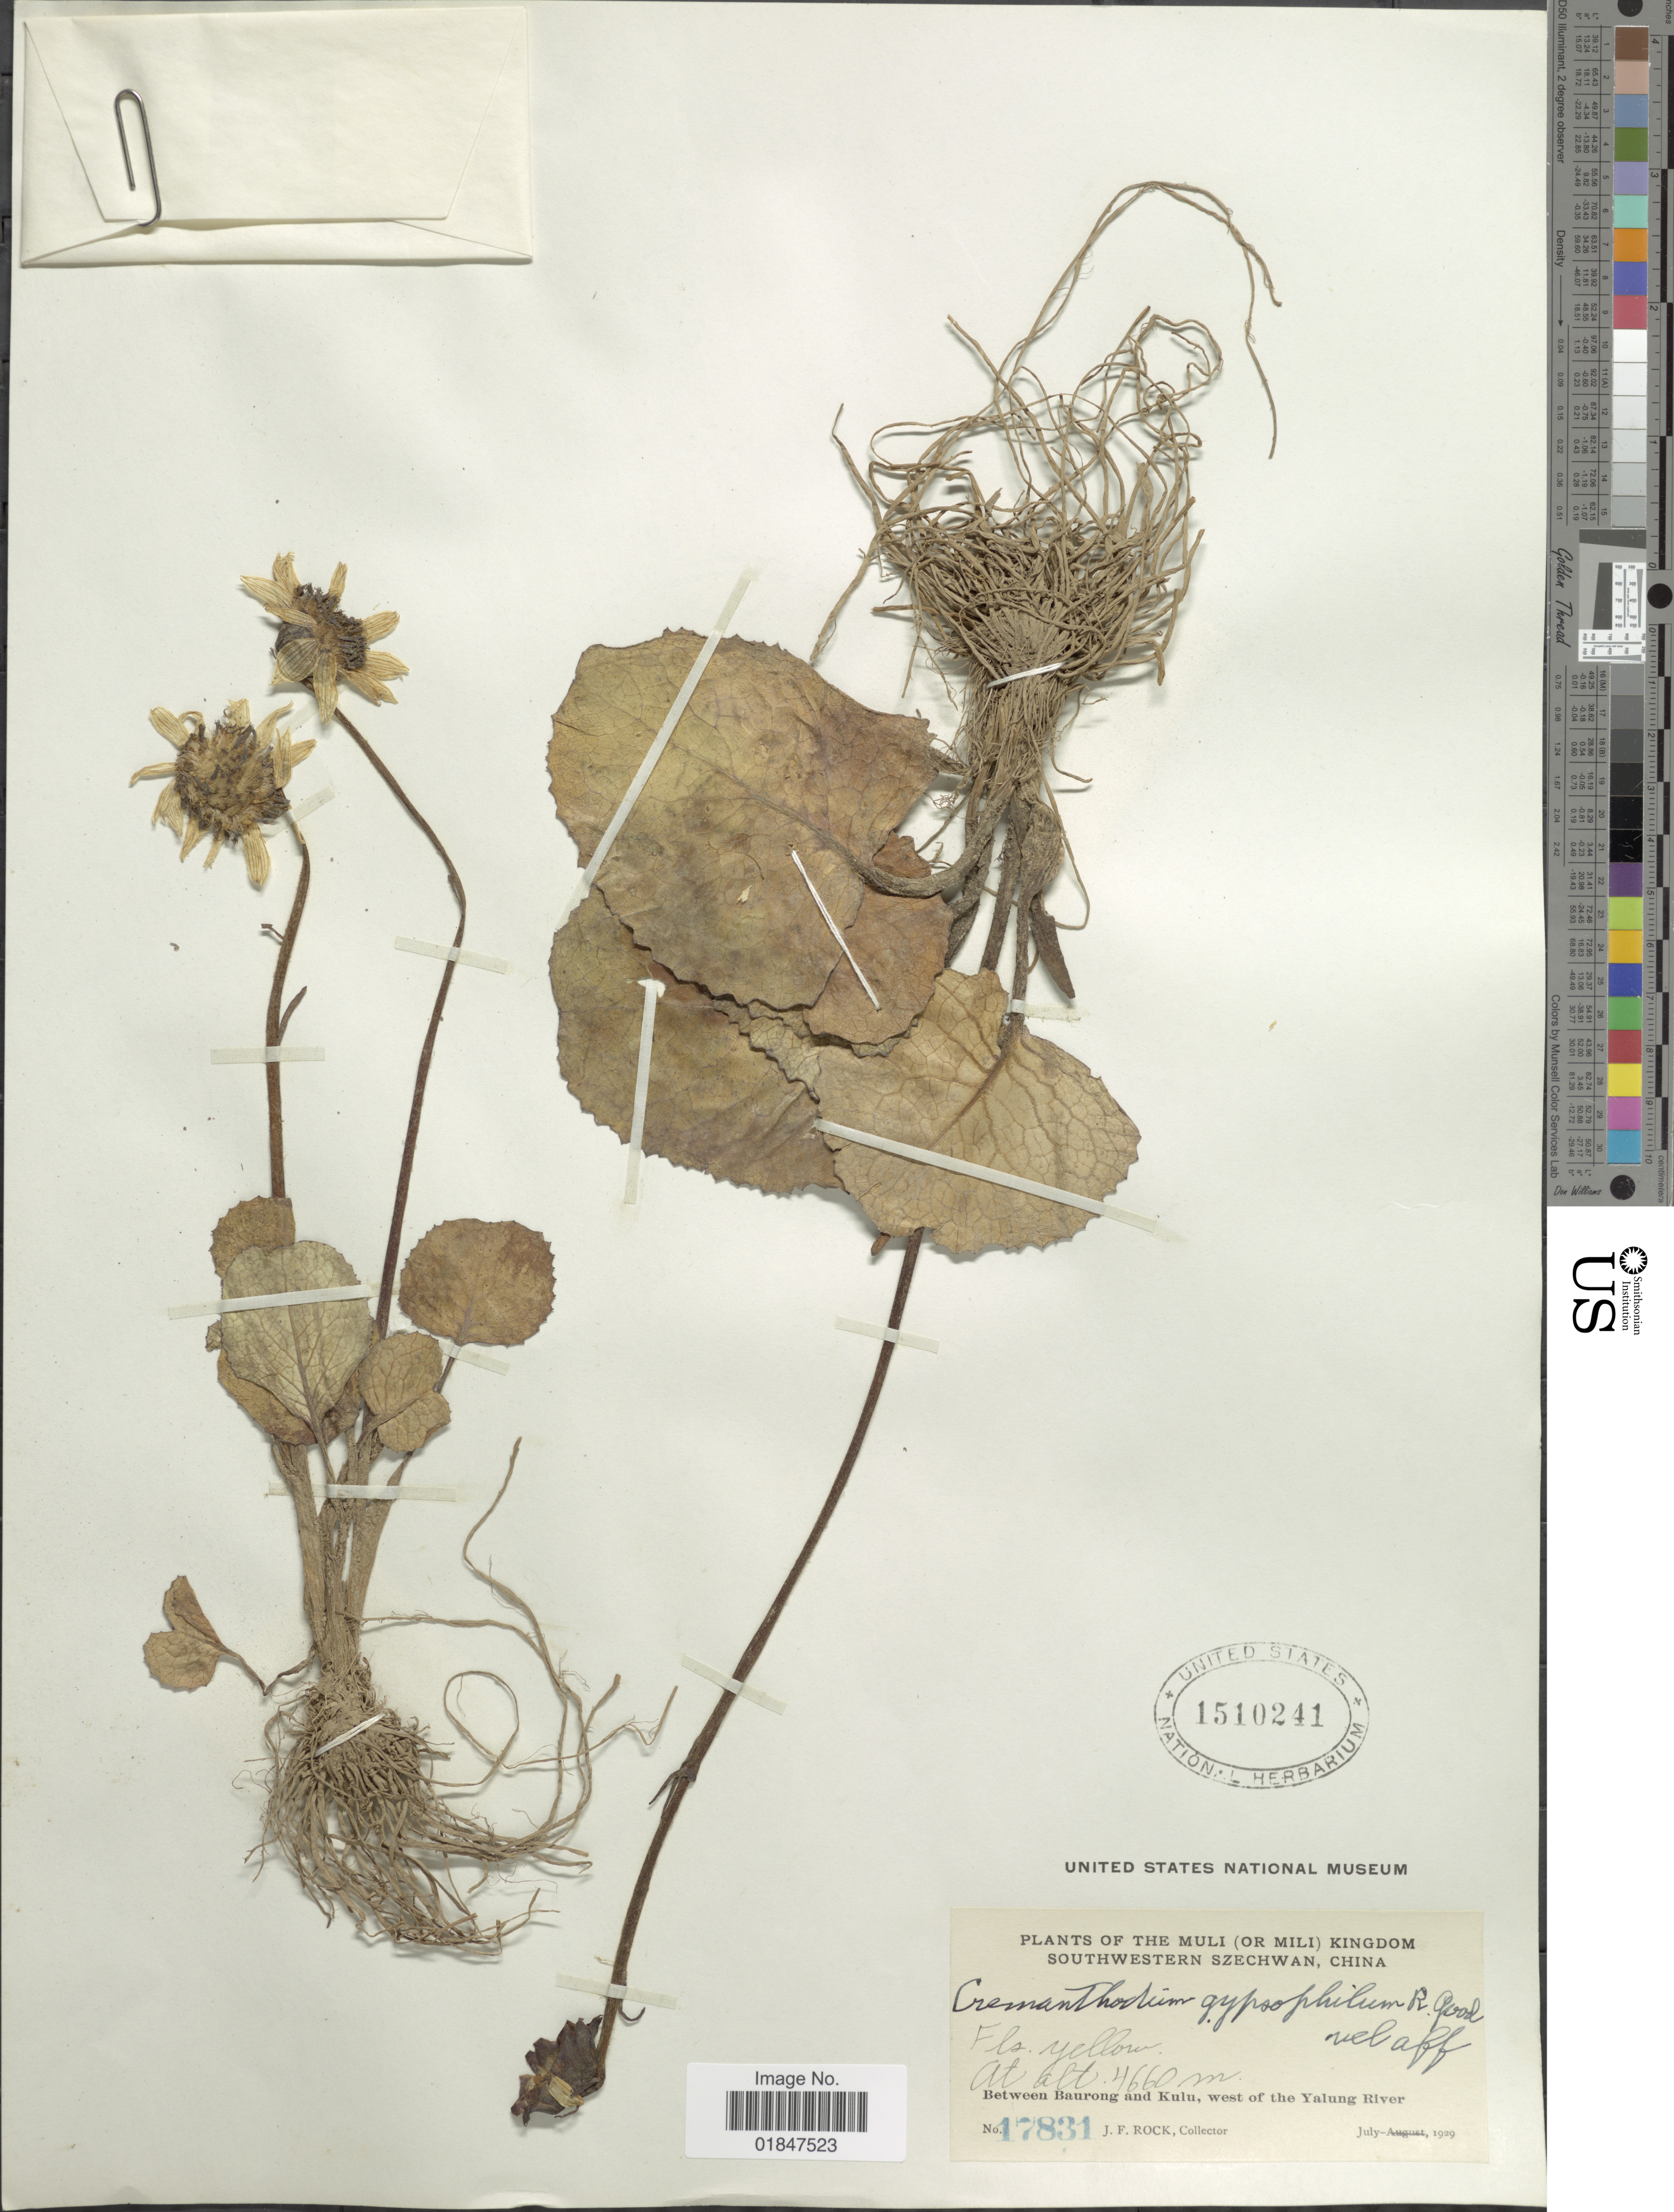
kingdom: Plantae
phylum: Tracheophyta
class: Magnoliopsida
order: Asterales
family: Asteraceae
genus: Cremanthodium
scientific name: Cremanthodium principis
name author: (Franch.) R.D. Good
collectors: J. Rock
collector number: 17831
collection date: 1929-07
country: China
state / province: Sichuan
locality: The Muli (or Mili) Kingdon, Southwestern Szechuan, between Baurong and Kulu, west of the Yalung River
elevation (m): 4660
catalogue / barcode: US 1510241